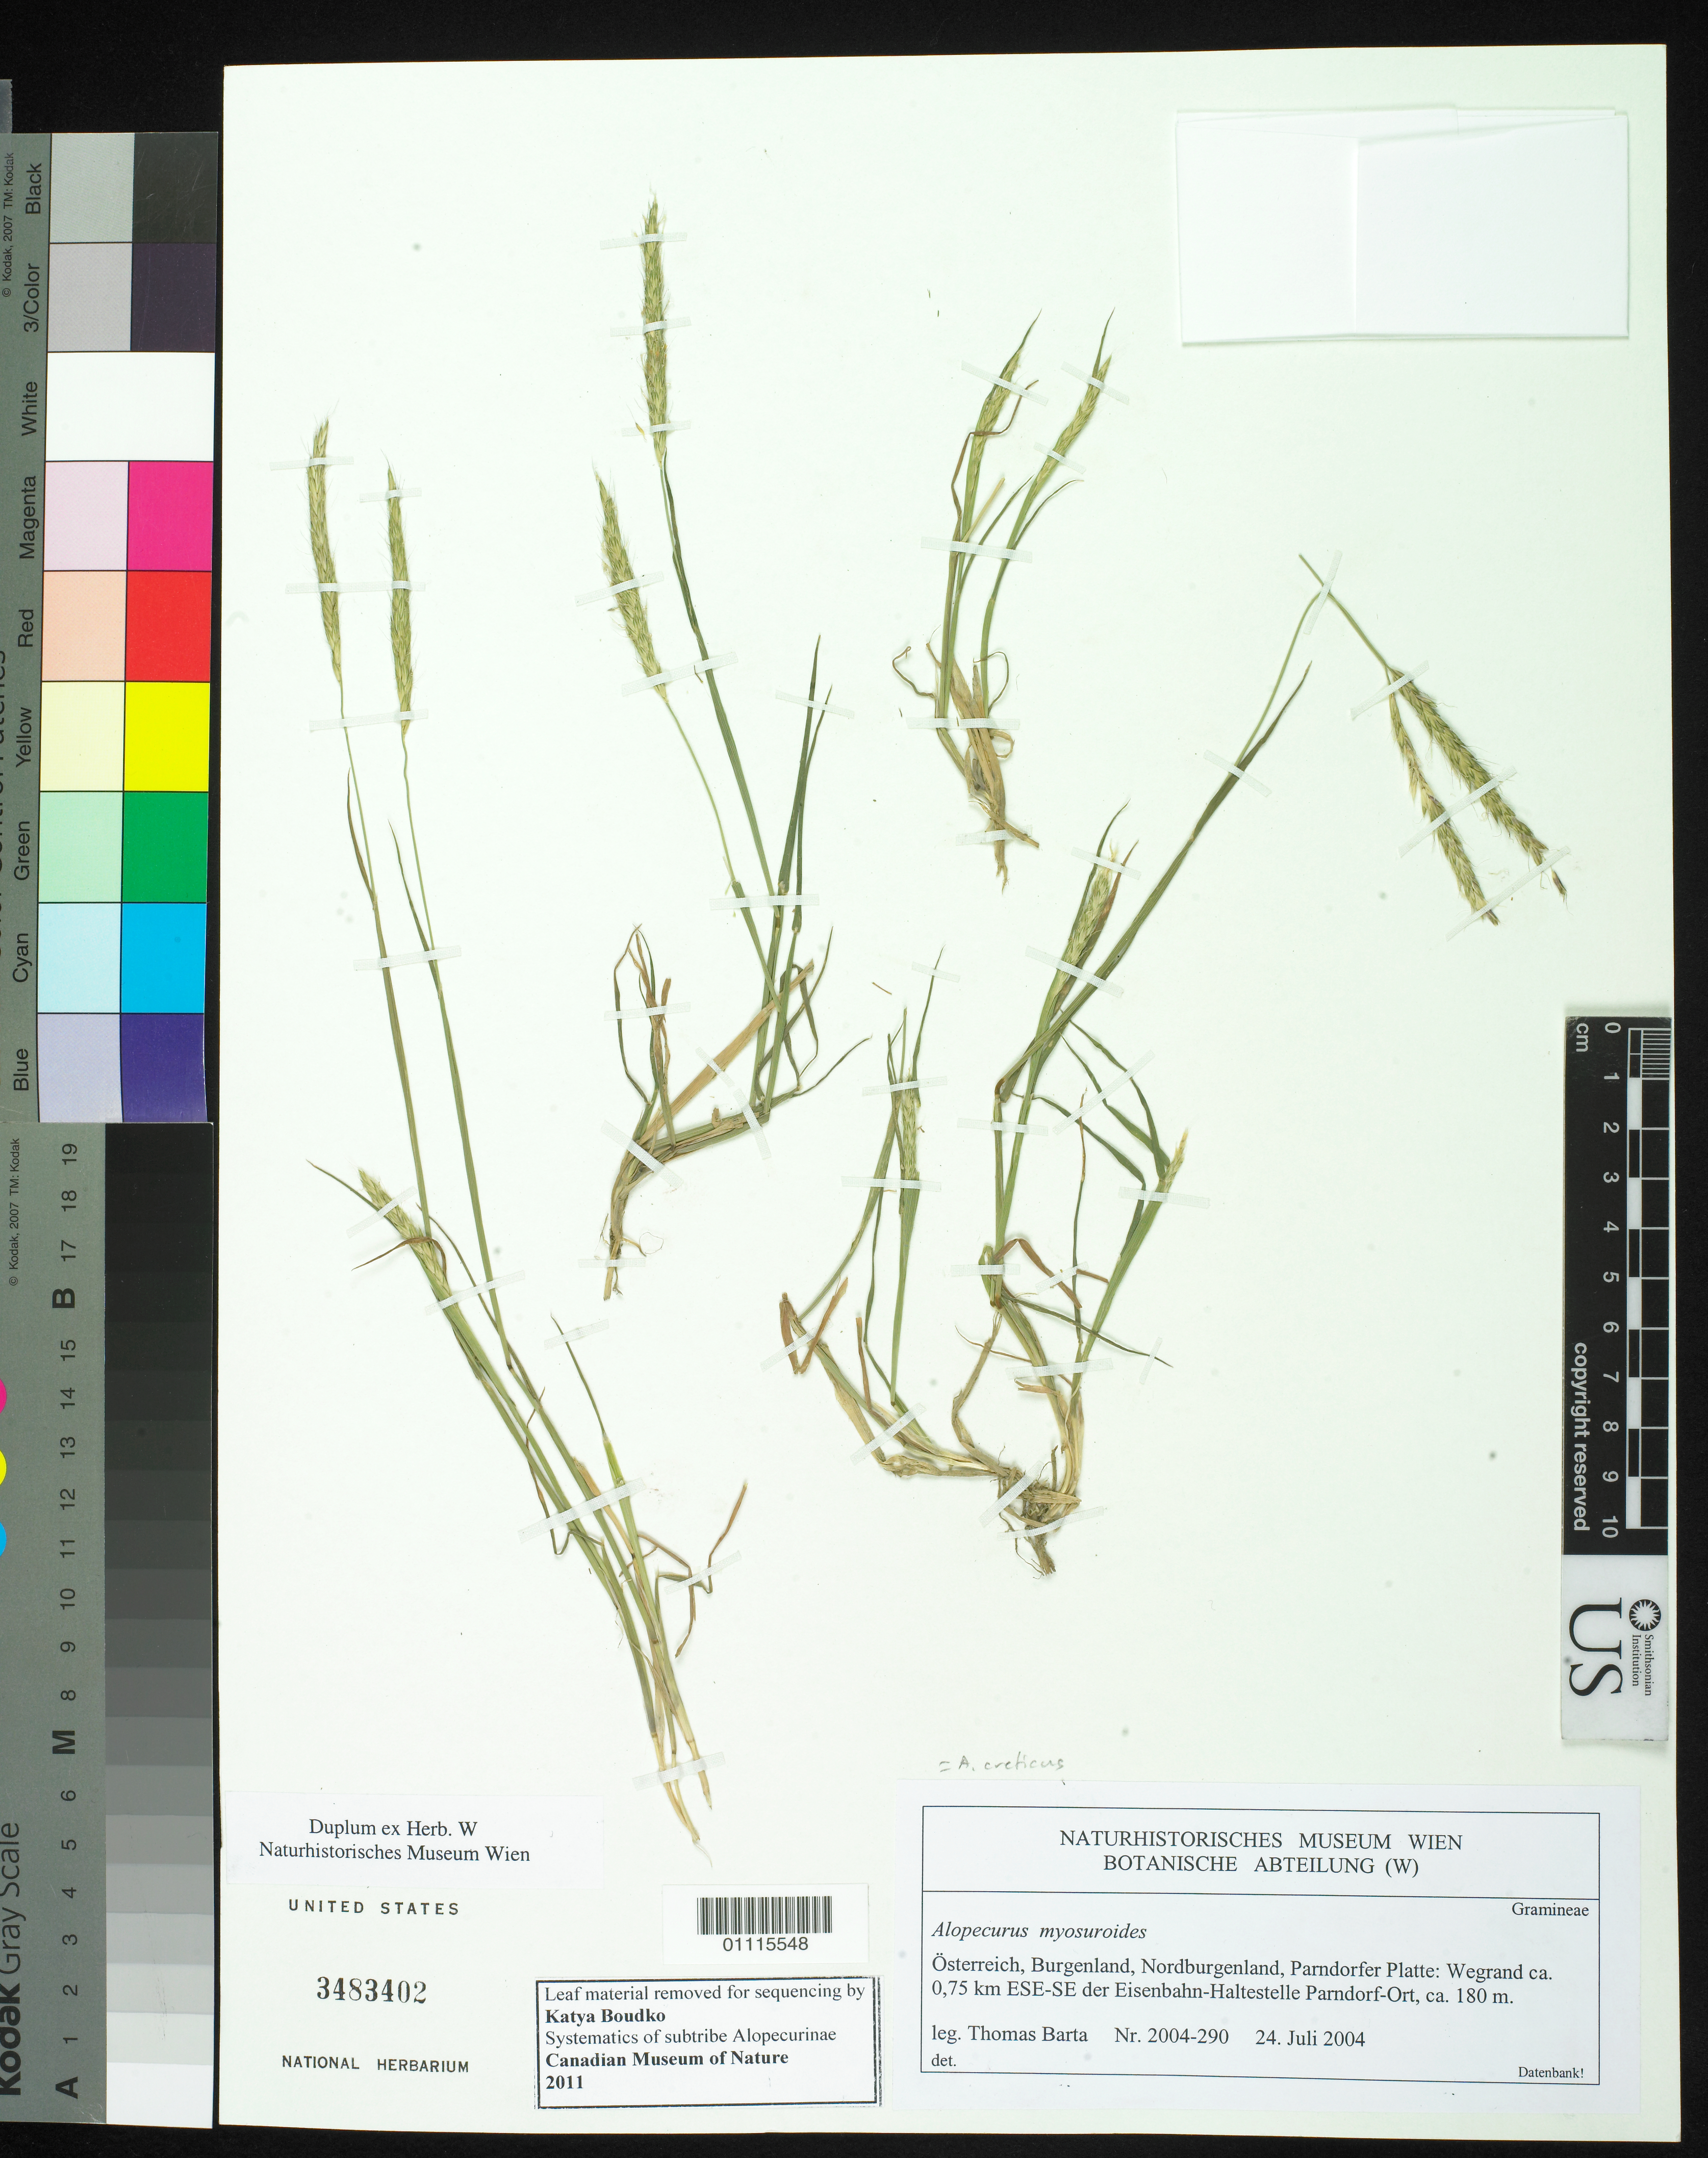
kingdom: Plantae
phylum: Tracheophyta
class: Liliopsida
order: Poales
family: Poaceae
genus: Alopecurus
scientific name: Alopecurus creticus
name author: Trin.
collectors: T. Barta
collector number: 2004-290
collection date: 2004-07-24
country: Austria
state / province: Burgenland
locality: Österreichische.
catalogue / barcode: US 3483402